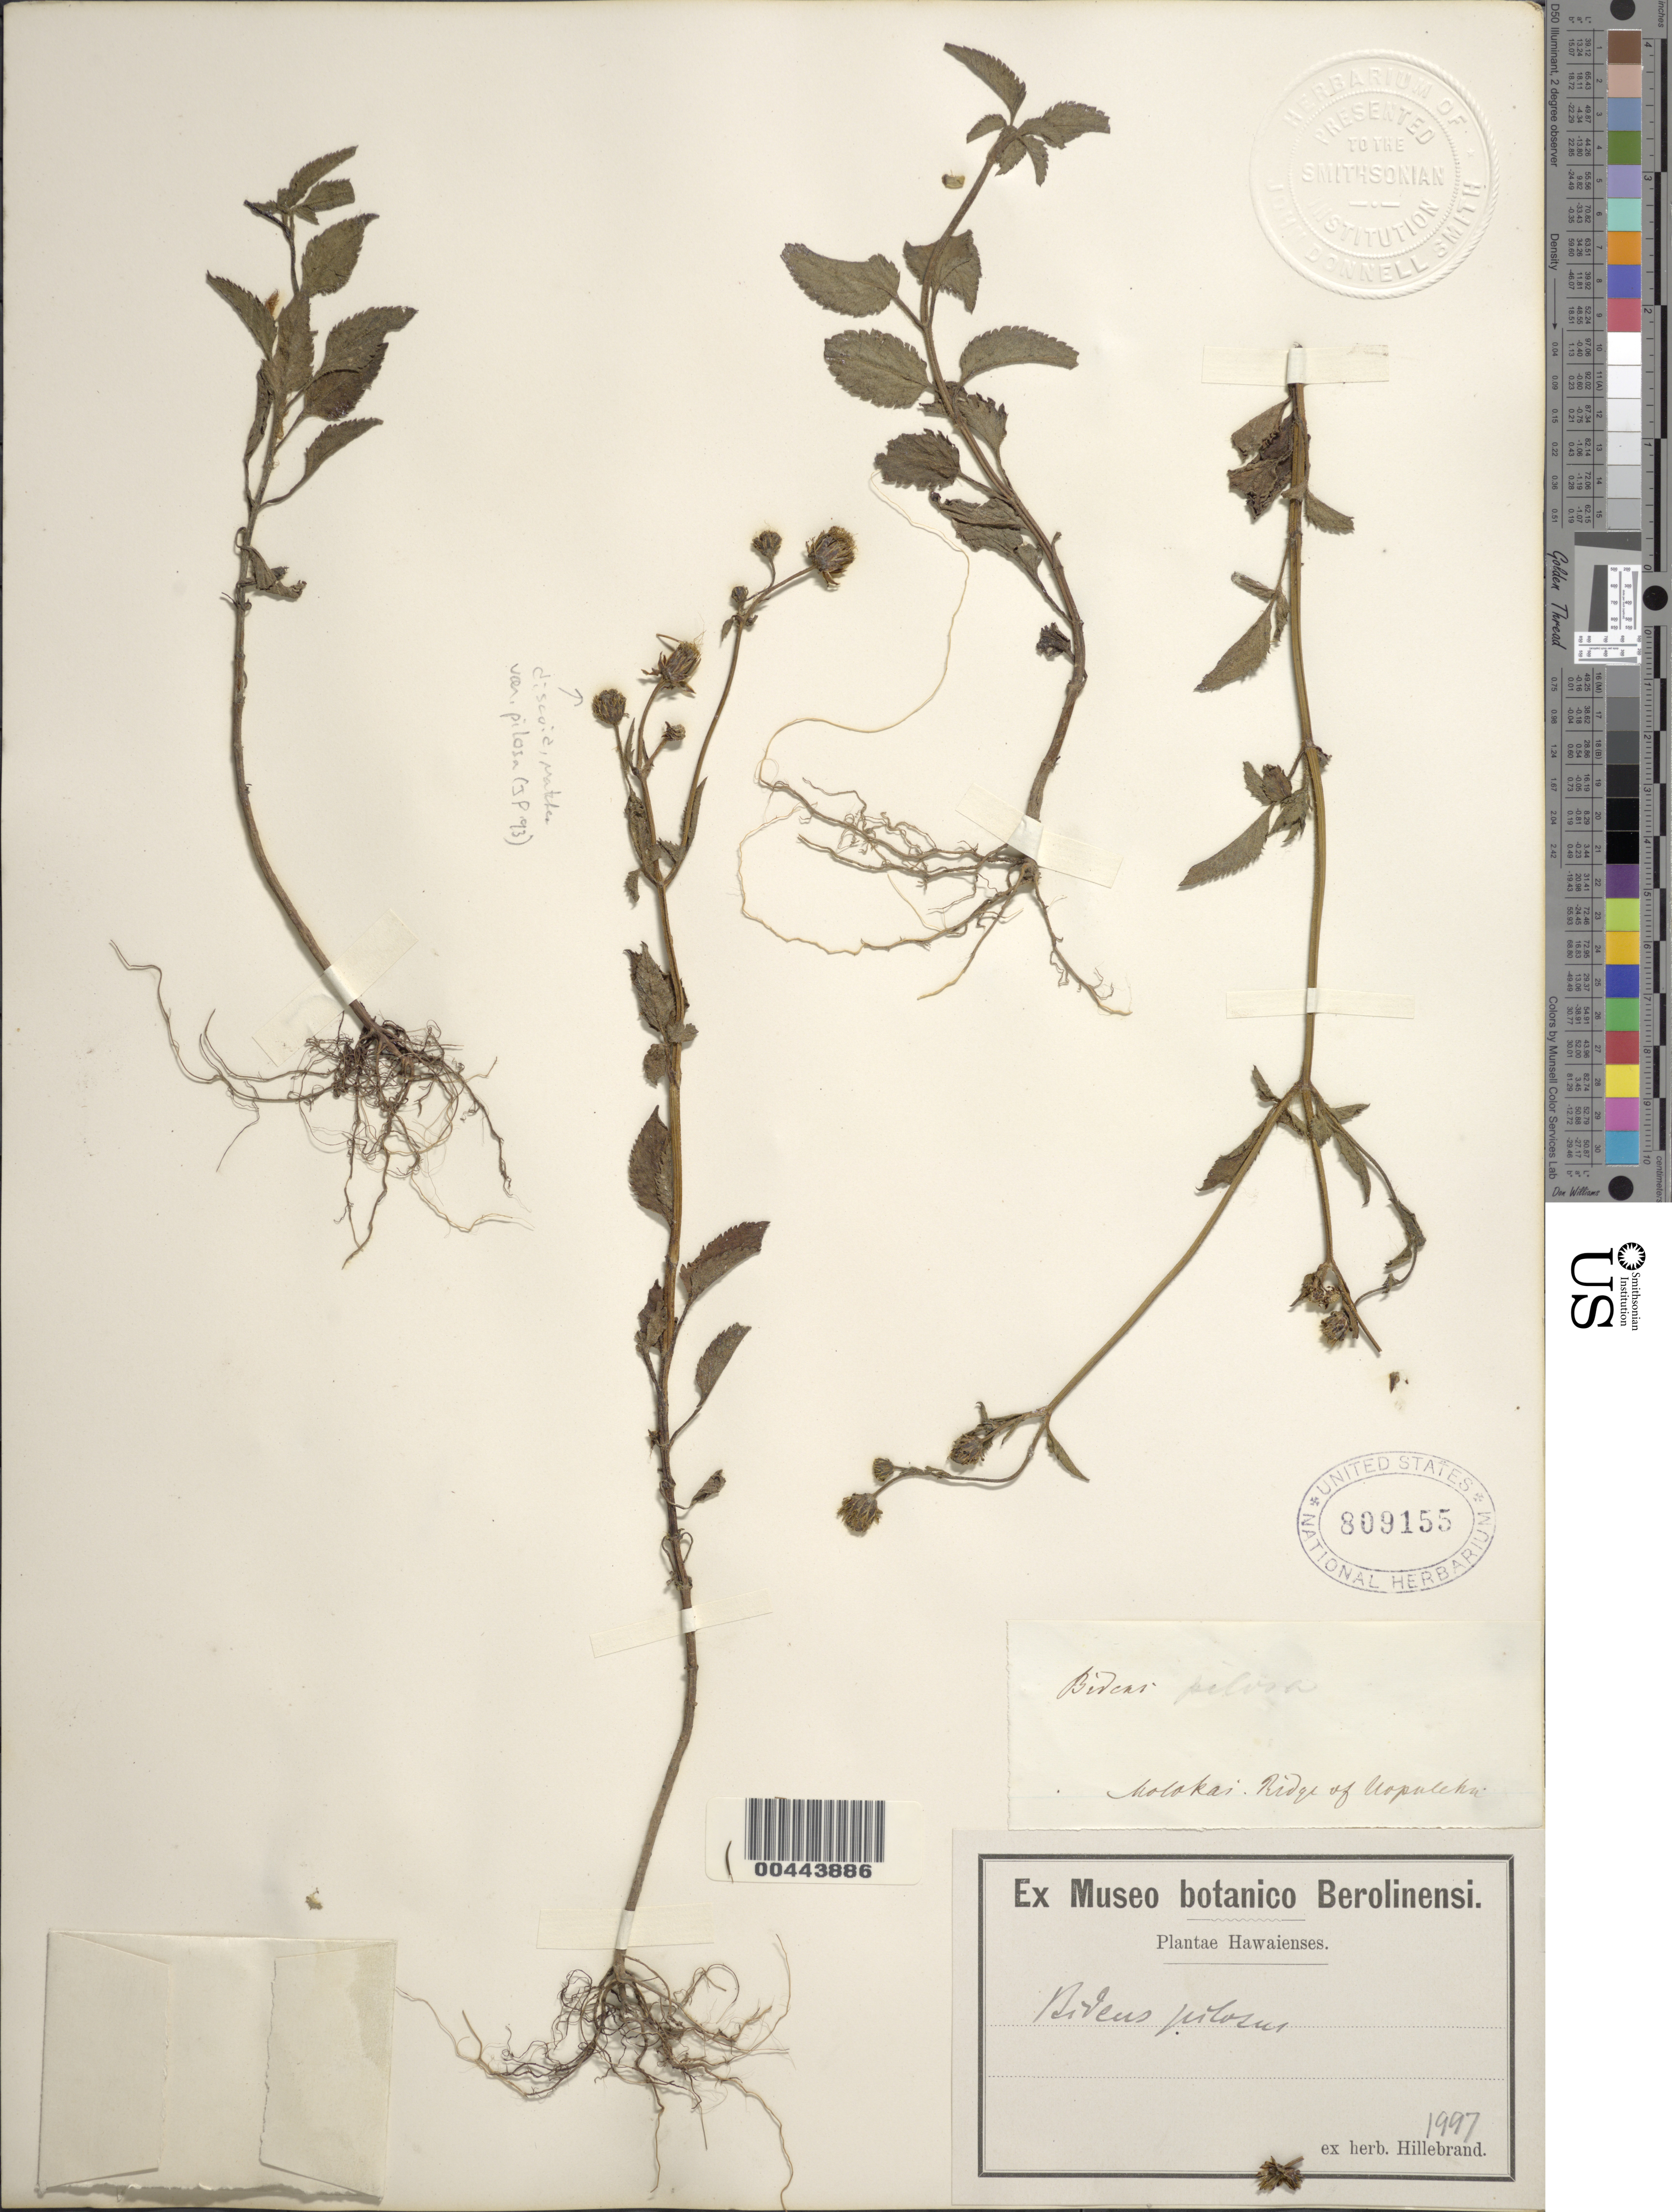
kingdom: Plantae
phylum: Tracheophyta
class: Magnoliopsida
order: Asterales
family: Asteraceae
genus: Bidens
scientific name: Bidens pilosa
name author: L.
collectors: W. Hillebrand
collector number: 1997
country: United States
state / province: Hawaii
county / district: Maui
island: Moloka'i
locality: Ridge of Uopaleha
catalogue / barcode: US 809155